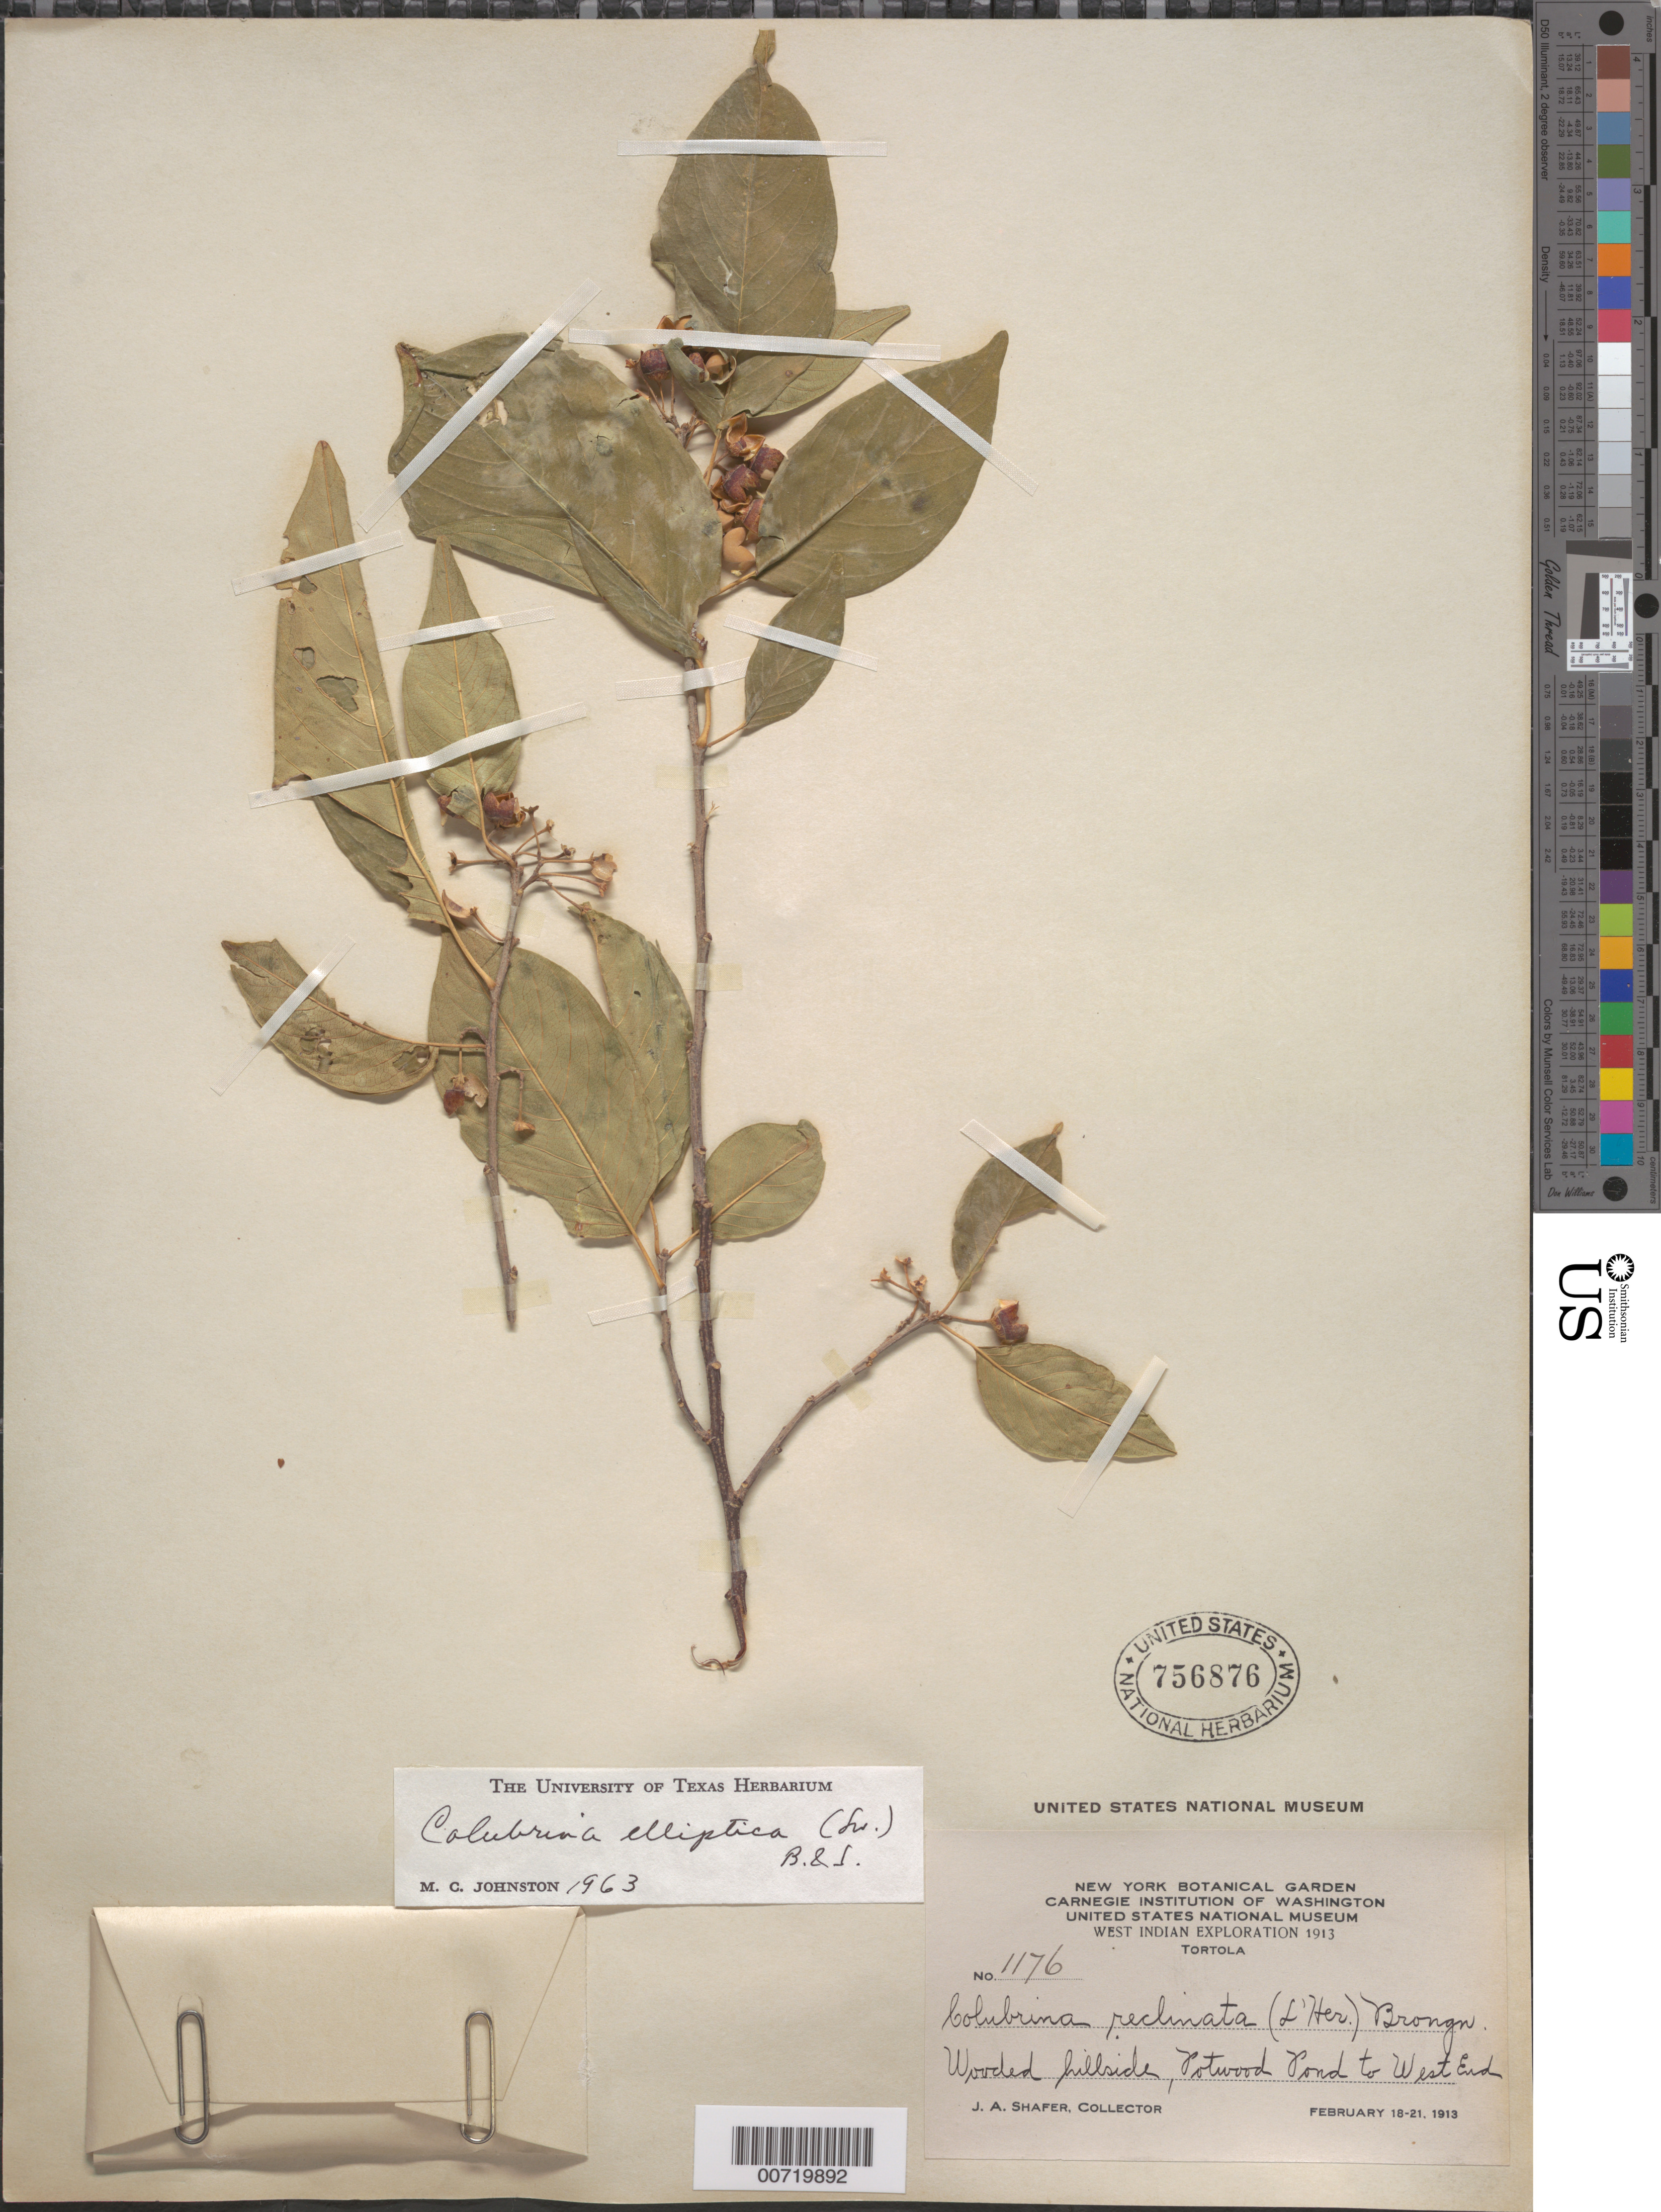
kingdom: Plantae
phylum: Tracheophyta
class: Magnoliopsida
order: Rosales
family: Rhamnaceae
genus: Colubrina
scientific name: Colubrina elliptica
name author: (Sw.) Brizicky & W.L. Stern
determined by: Johnston, Marshall C.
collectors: J. A. Shafer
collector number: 1176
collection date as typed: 18 Feb 1913 to 21 Feb 1913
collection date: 1913-02-18/1913-02-21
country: British Virgin Islands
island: Tortola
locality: Tortola, Potwood Pond to West End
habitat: Wooded hillside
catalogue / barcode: US 756876